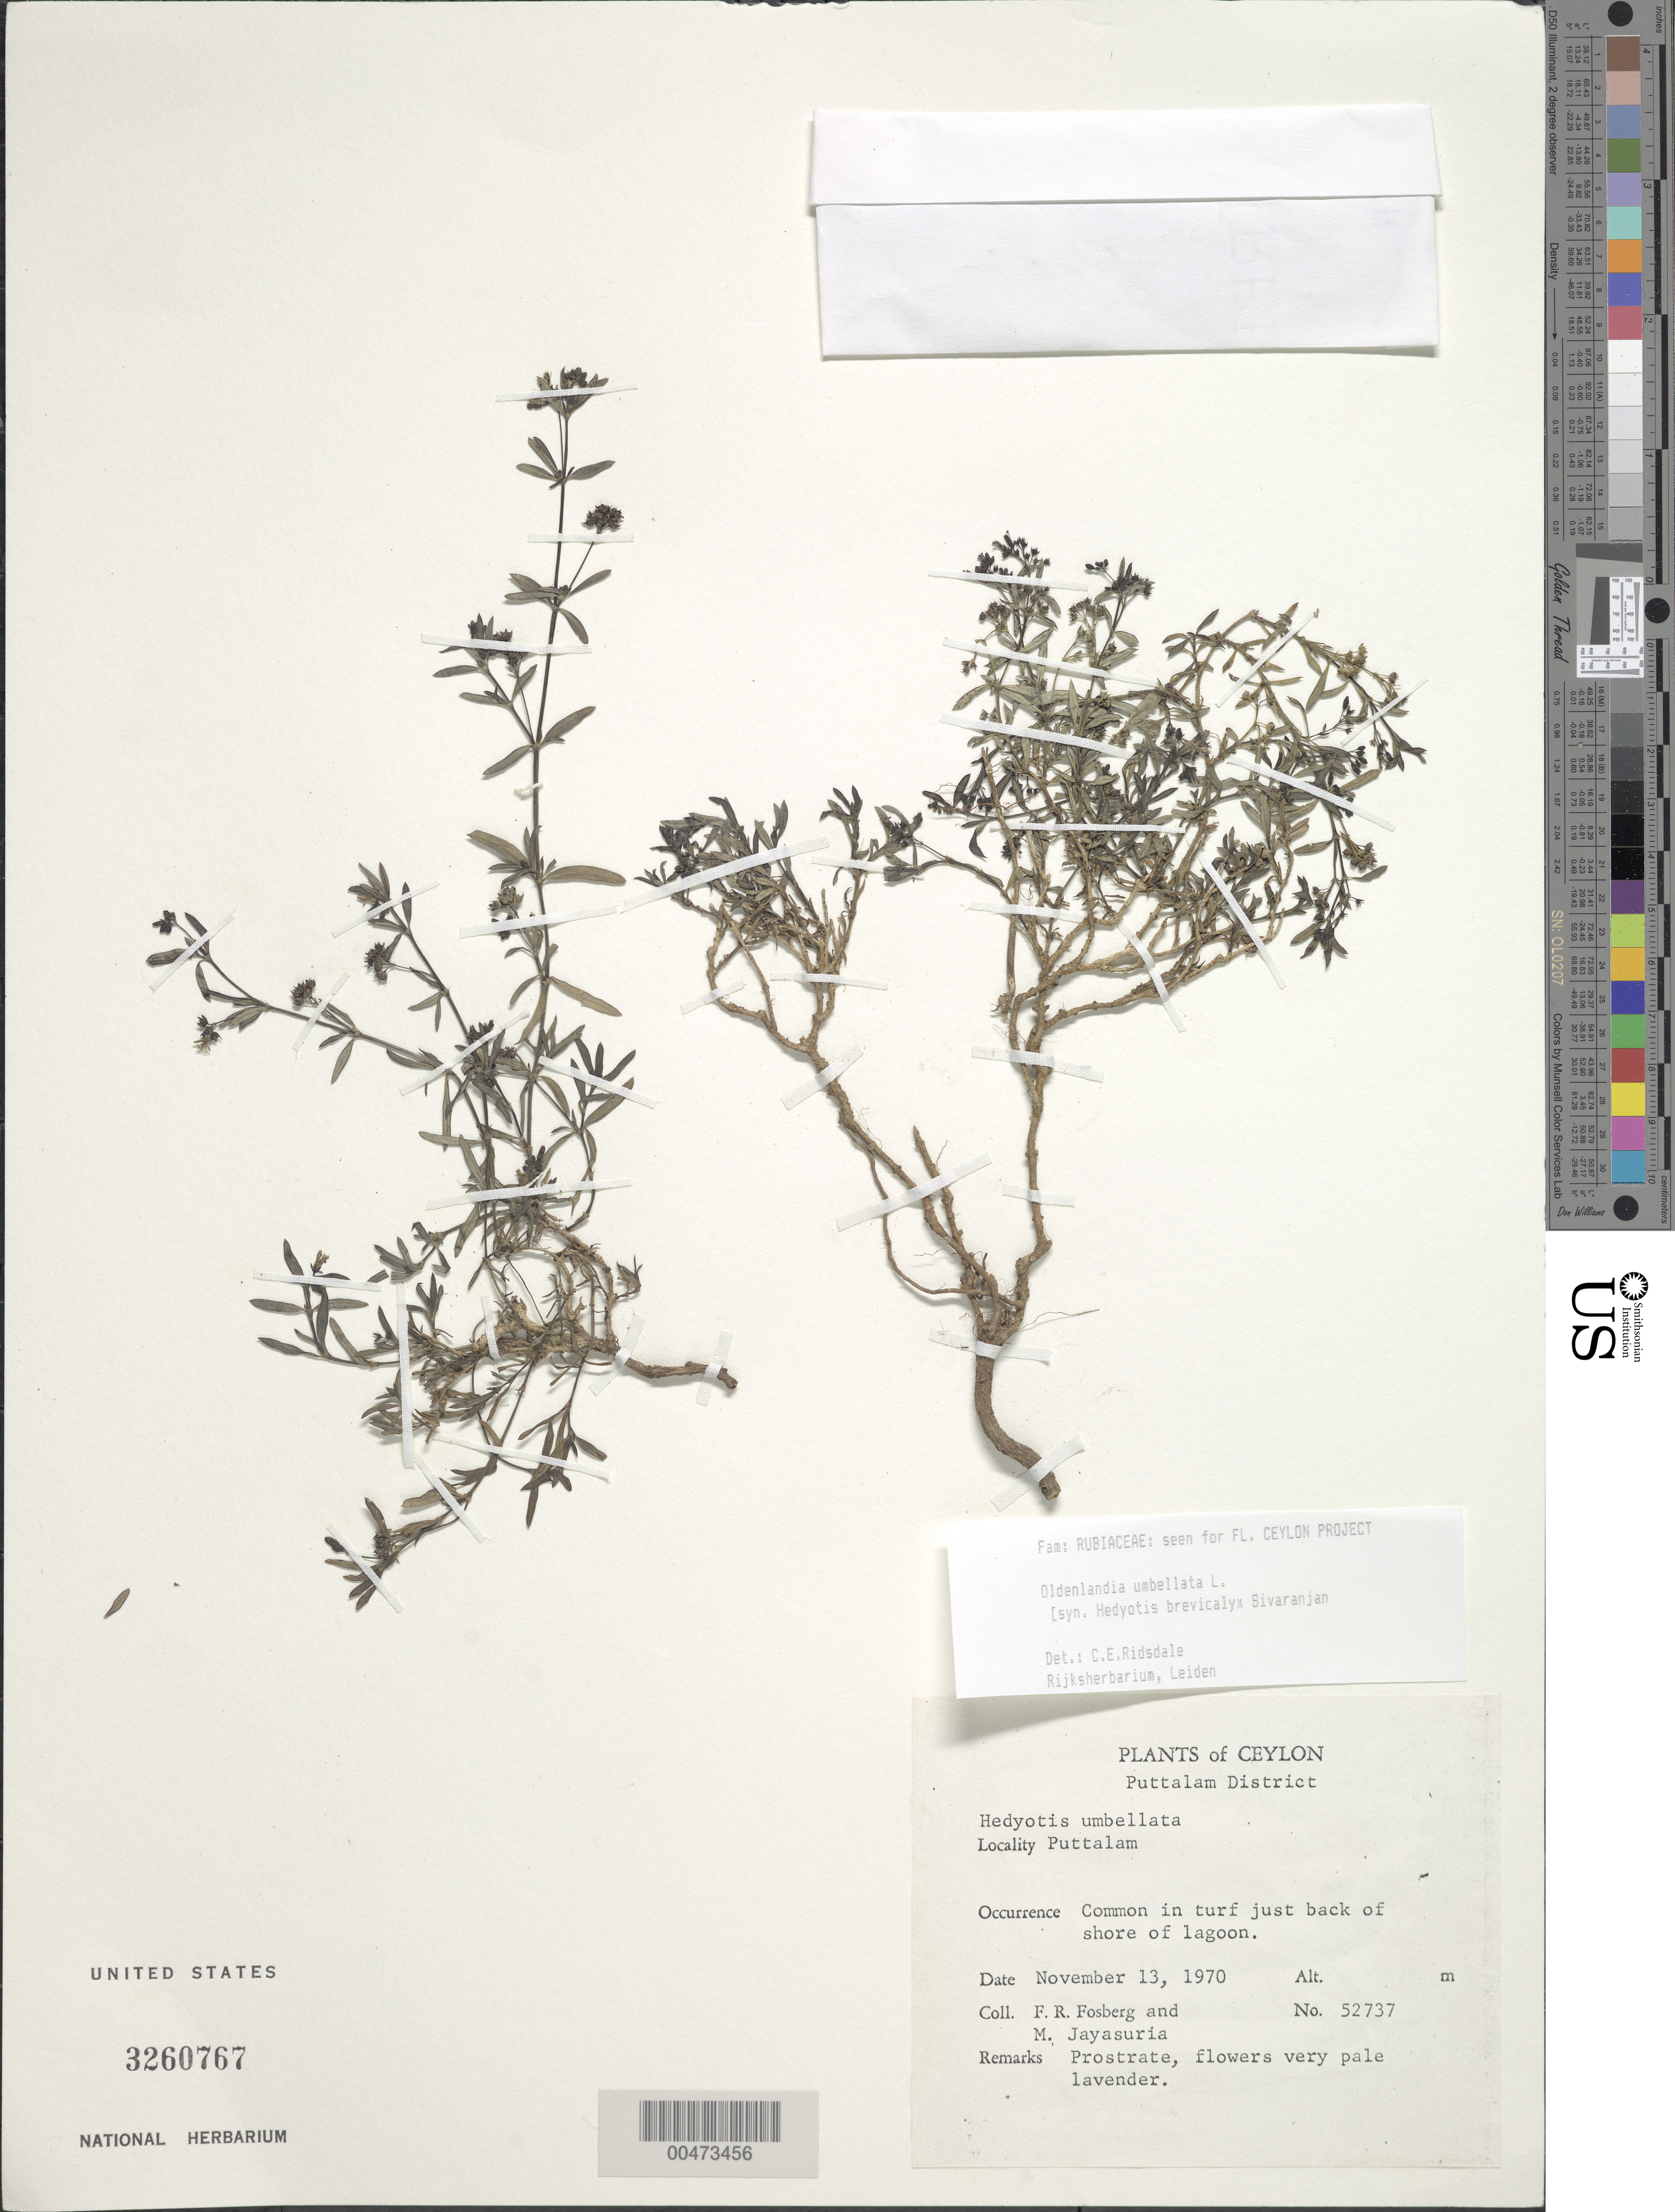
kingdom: Plantae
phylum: Tracheophyta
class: Magnoliopsida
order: Gentianales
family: Rubiaceae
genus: Oldenlandia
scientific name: Oldenlandia umbellata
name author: L.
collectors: F. R. Fosberg & A. H. Jayasuriya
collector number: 52737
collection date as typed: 13 Nov 1970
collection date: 1970-11-13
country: Sri Lanka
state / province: North Western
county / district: Puttalam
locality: Puttalam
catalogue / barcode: US 3260767